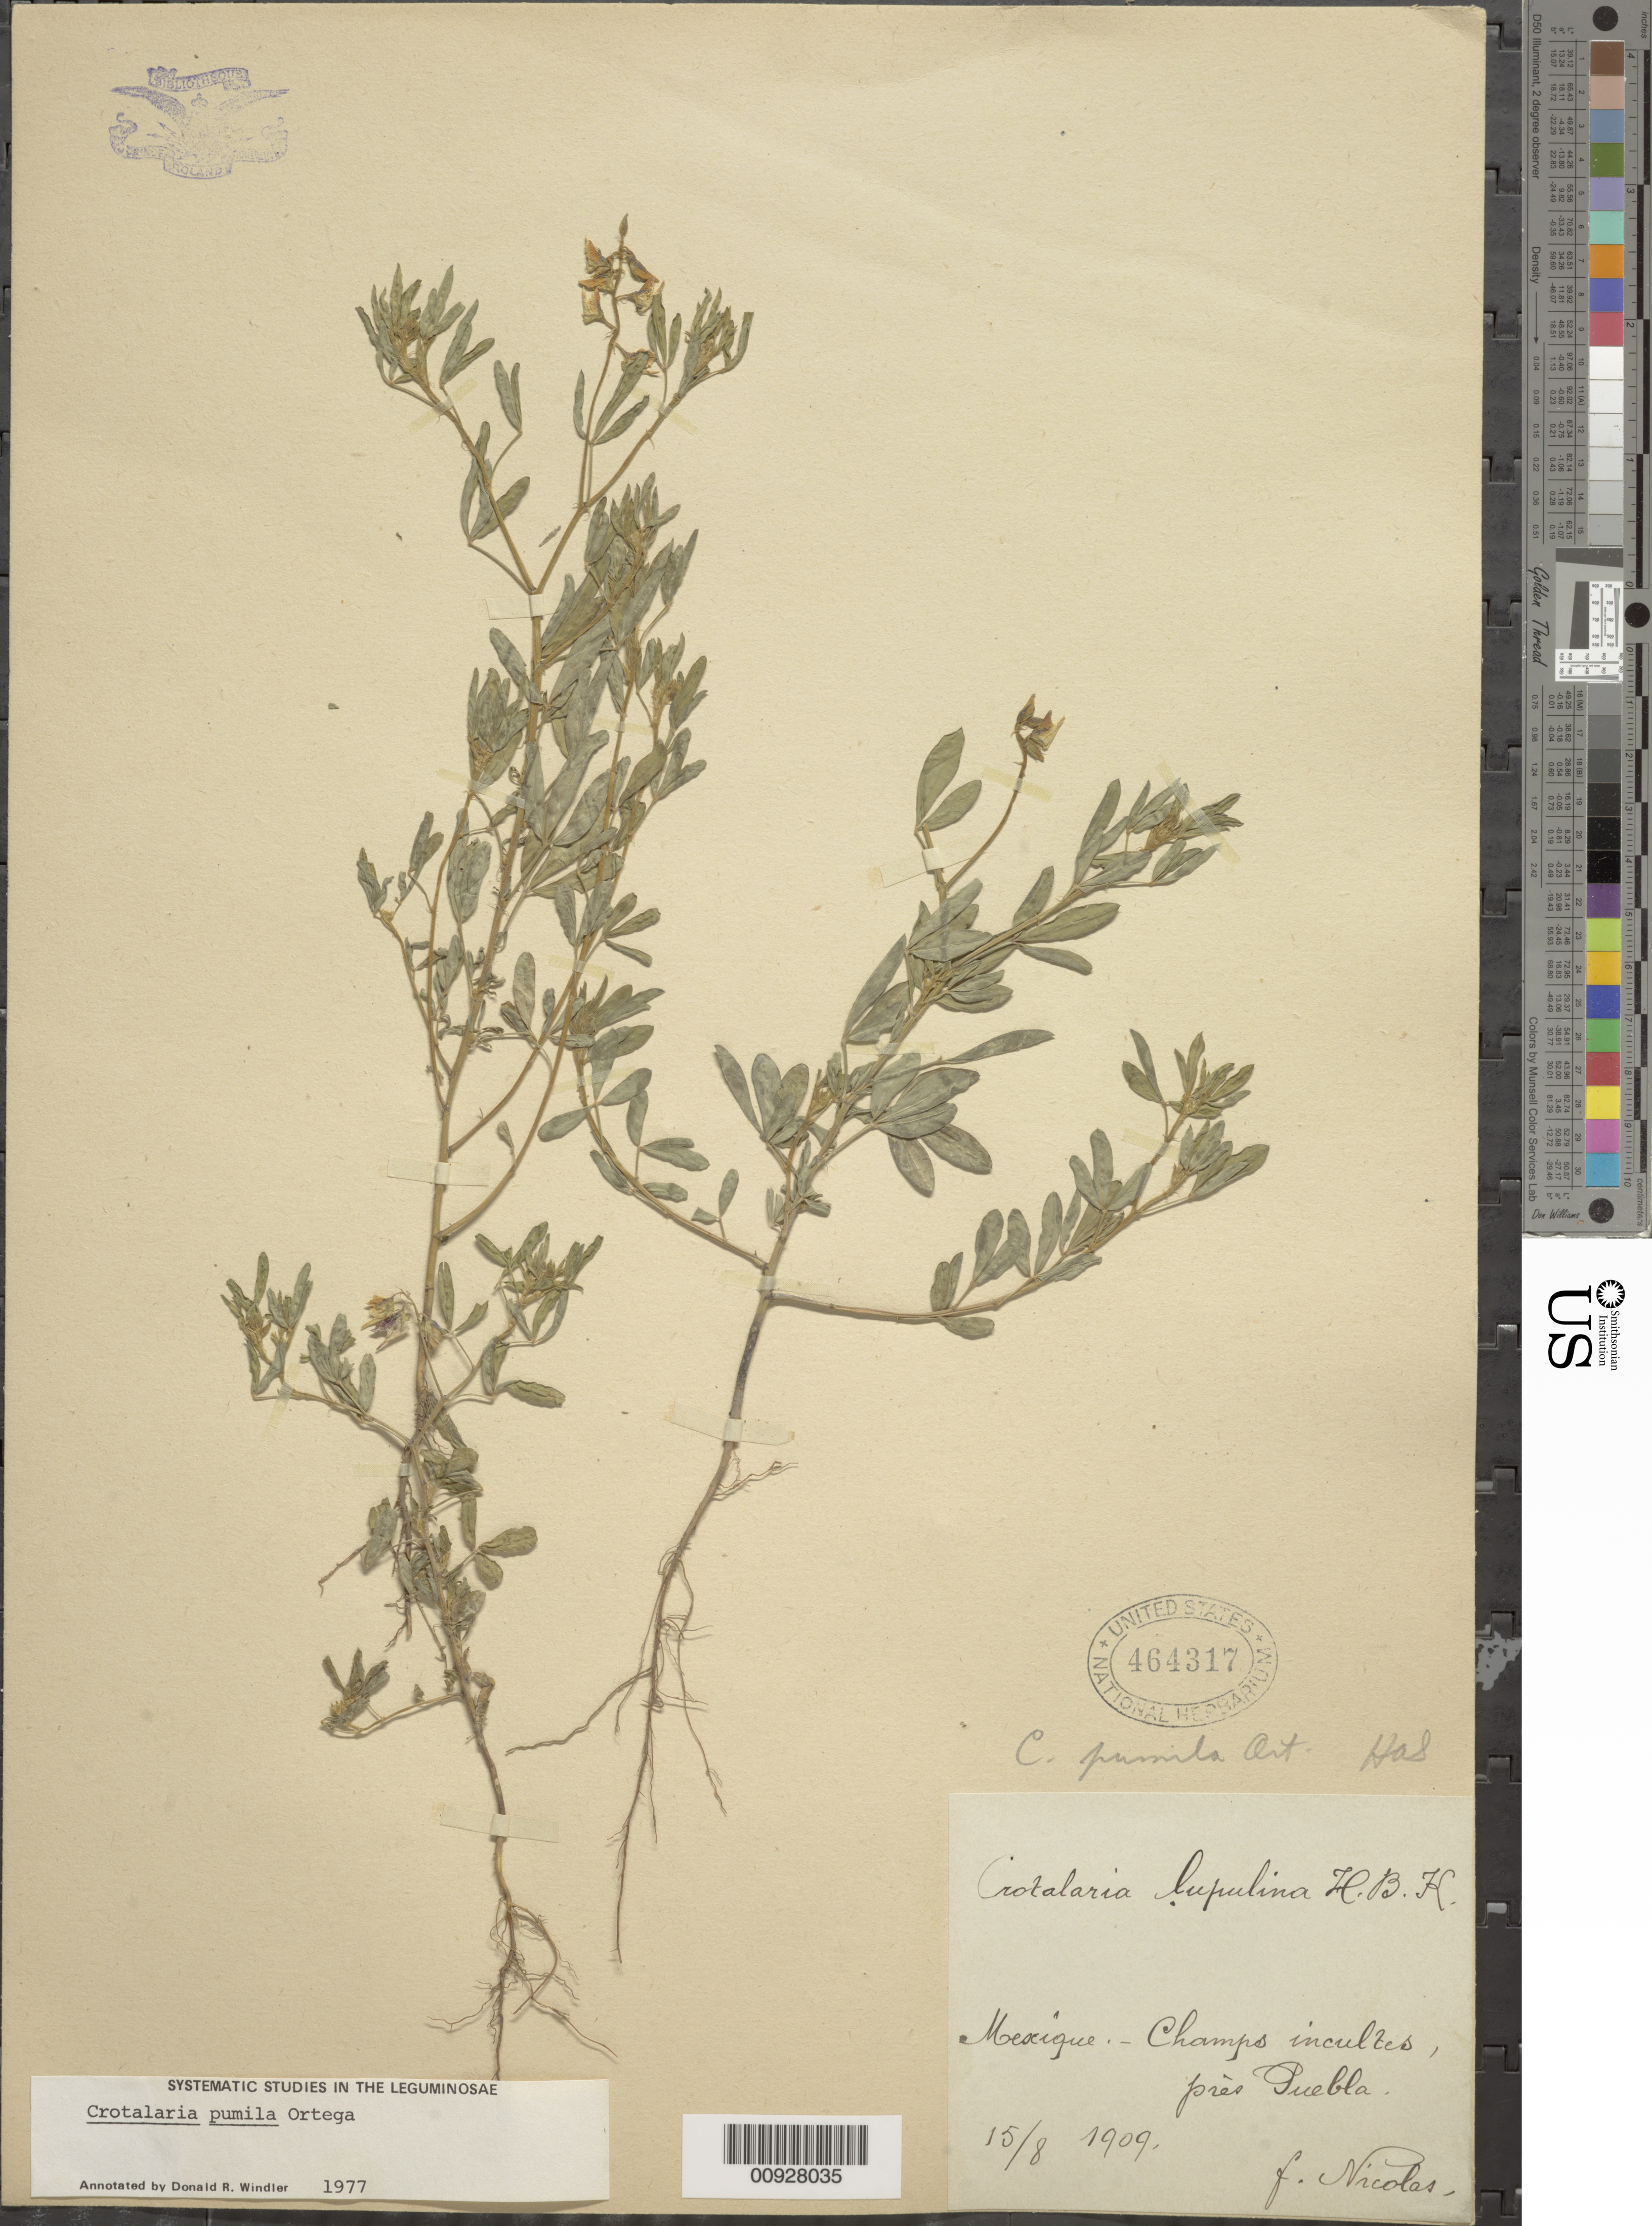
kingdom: Plantae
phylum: Tracheophyta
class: Magnoliopsida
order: Fabales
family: Fabaceae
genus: Crotalaria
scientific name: Crotalaria pumila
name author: Ortega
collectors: B. Nicolas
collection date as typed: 15 Aug 1909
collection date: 1909-08-15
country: Mexico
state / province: Puebla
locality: Prés Puebla.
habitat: Champs incultes.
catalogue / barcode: US 464317